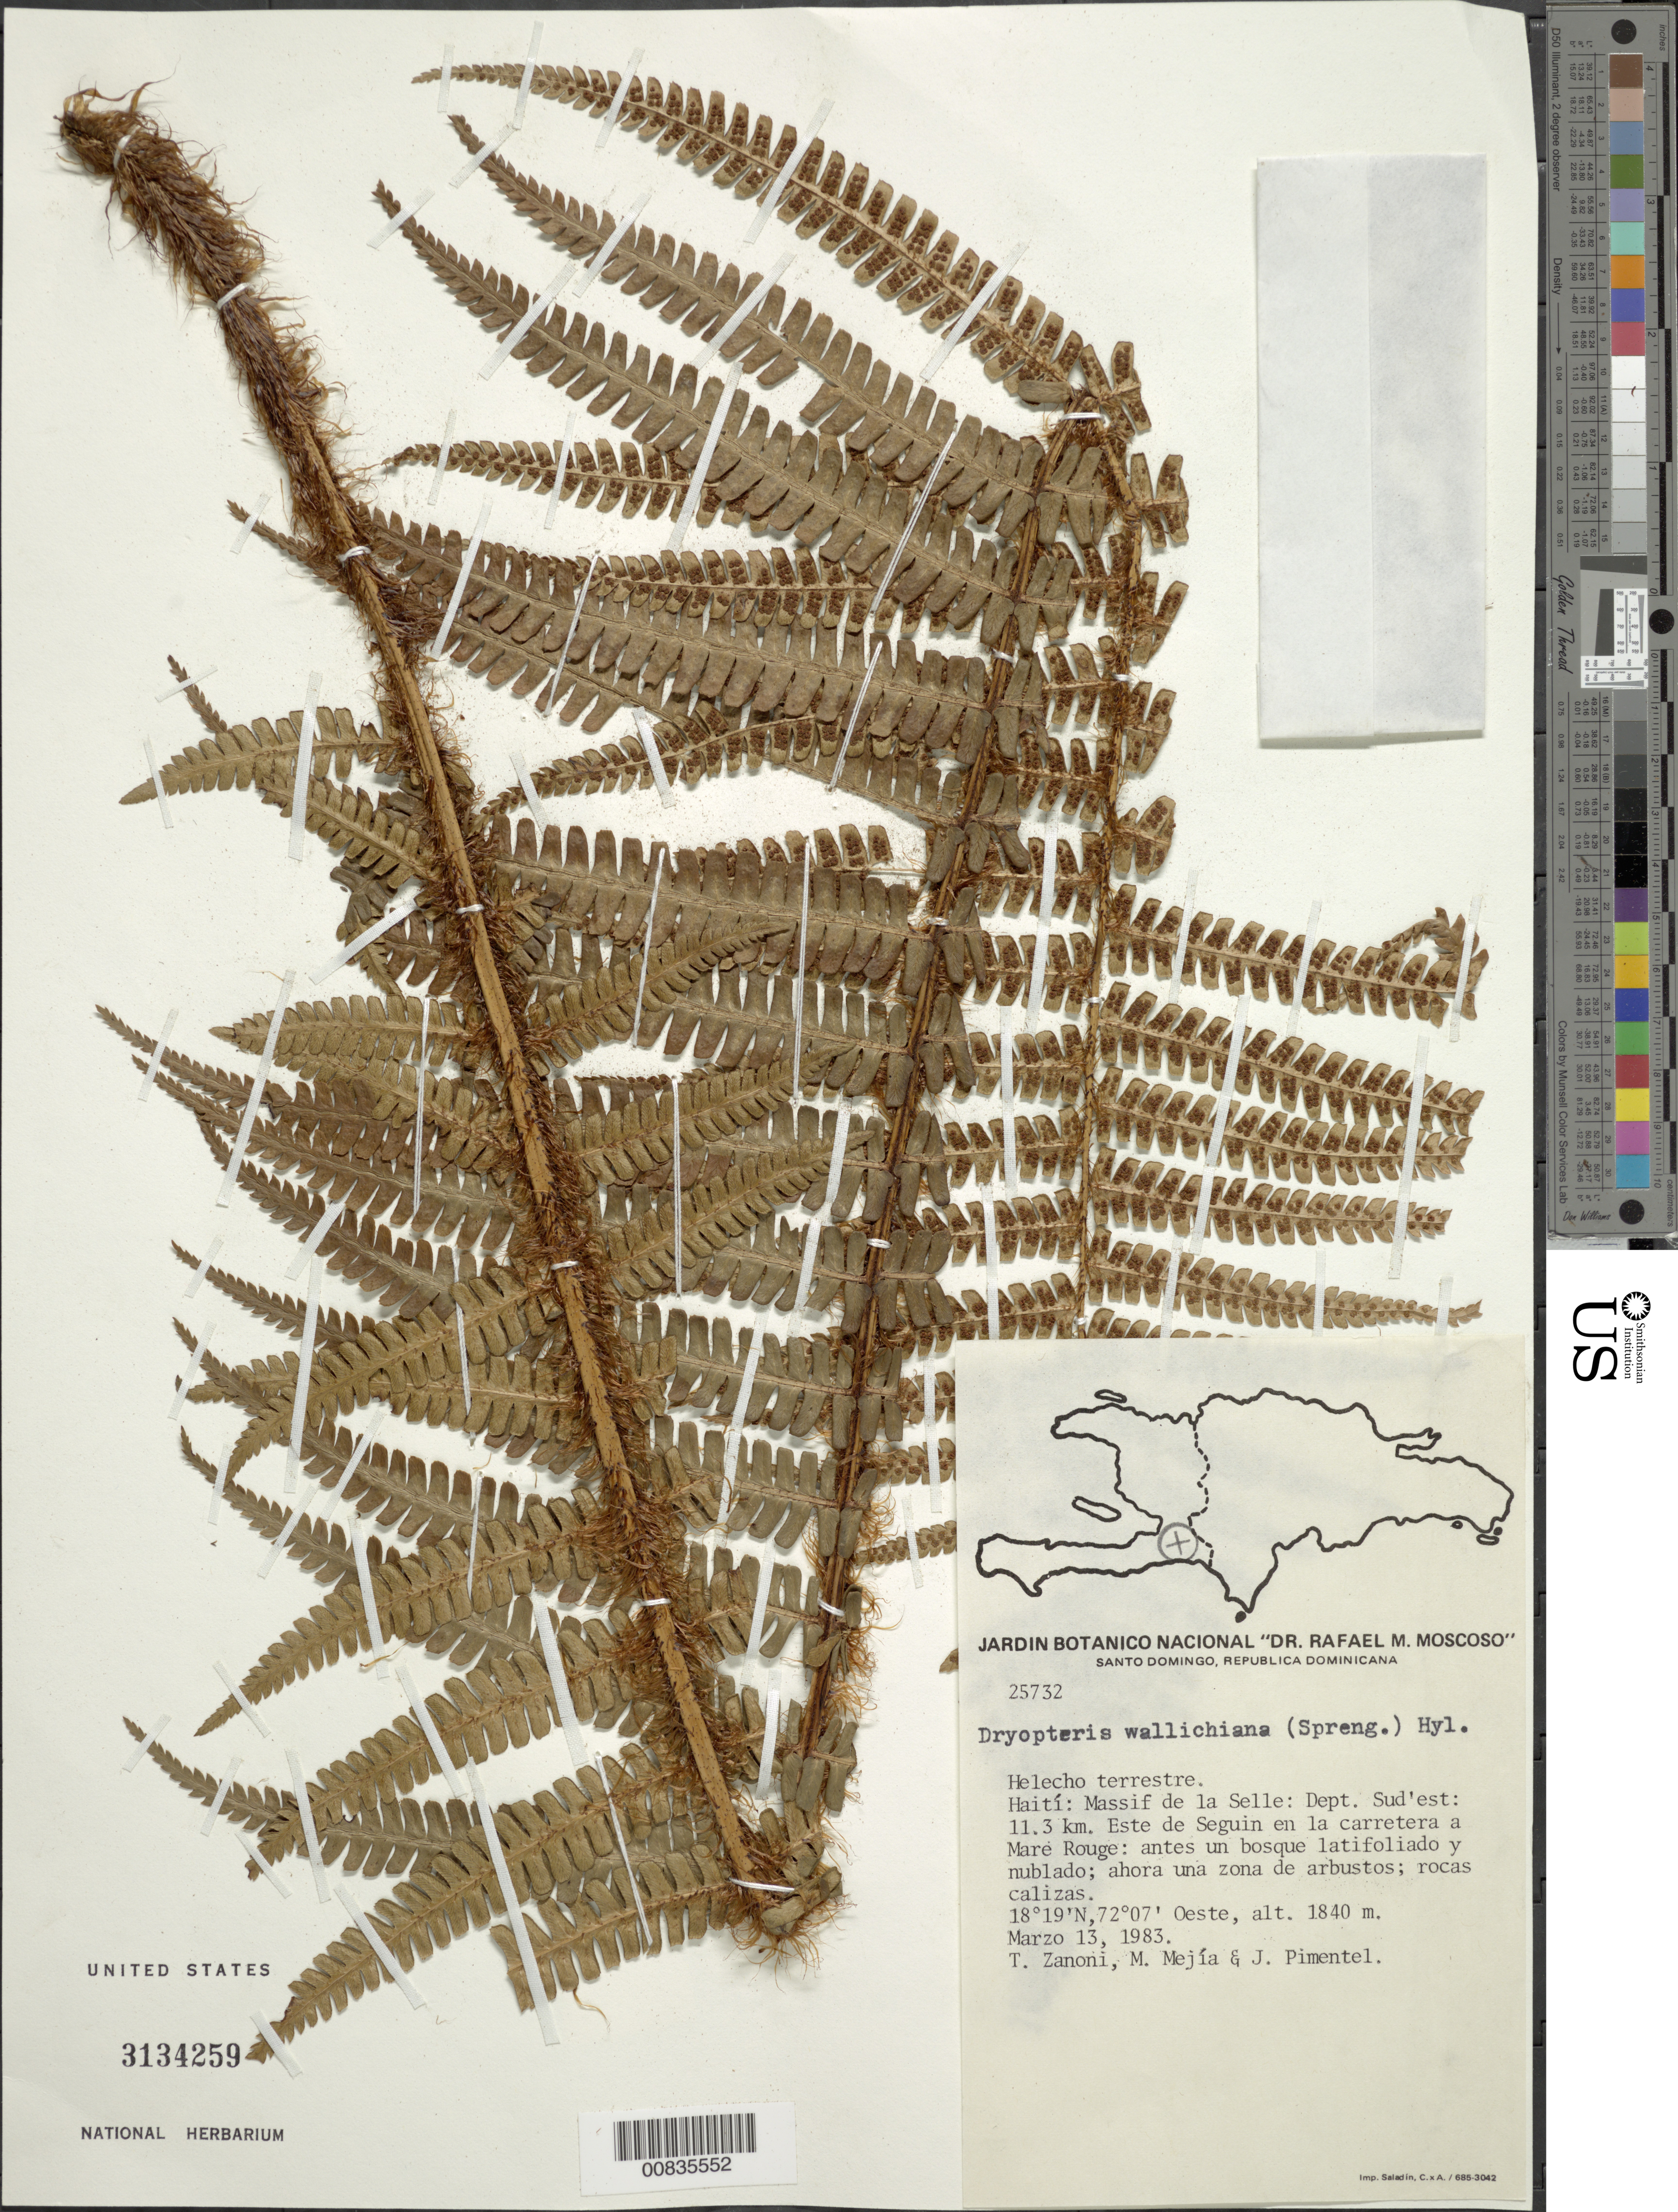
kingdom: Plantae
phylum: Tracheophyta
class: Polypodiopsida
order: Polypodiales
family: Dryopteridaceae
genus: Dryopteris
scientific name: Dryopteris wallichiana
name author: (Spreng.) Hyl.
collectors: T. A. Zanoni, M. Mejia & J. Pimentel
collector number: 25732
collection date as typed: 13 Mar 1983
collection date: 1983-03-13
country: Haiti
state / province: Sud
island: Hispaniola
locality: Massif de la Selle, 11.3 km E de Seguin, carretera a Mare Rouge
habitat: Bosque latifoliado y nublado; ahora una zona de arbustos; rocas calizas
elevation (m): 1840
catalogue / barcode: US 3134259